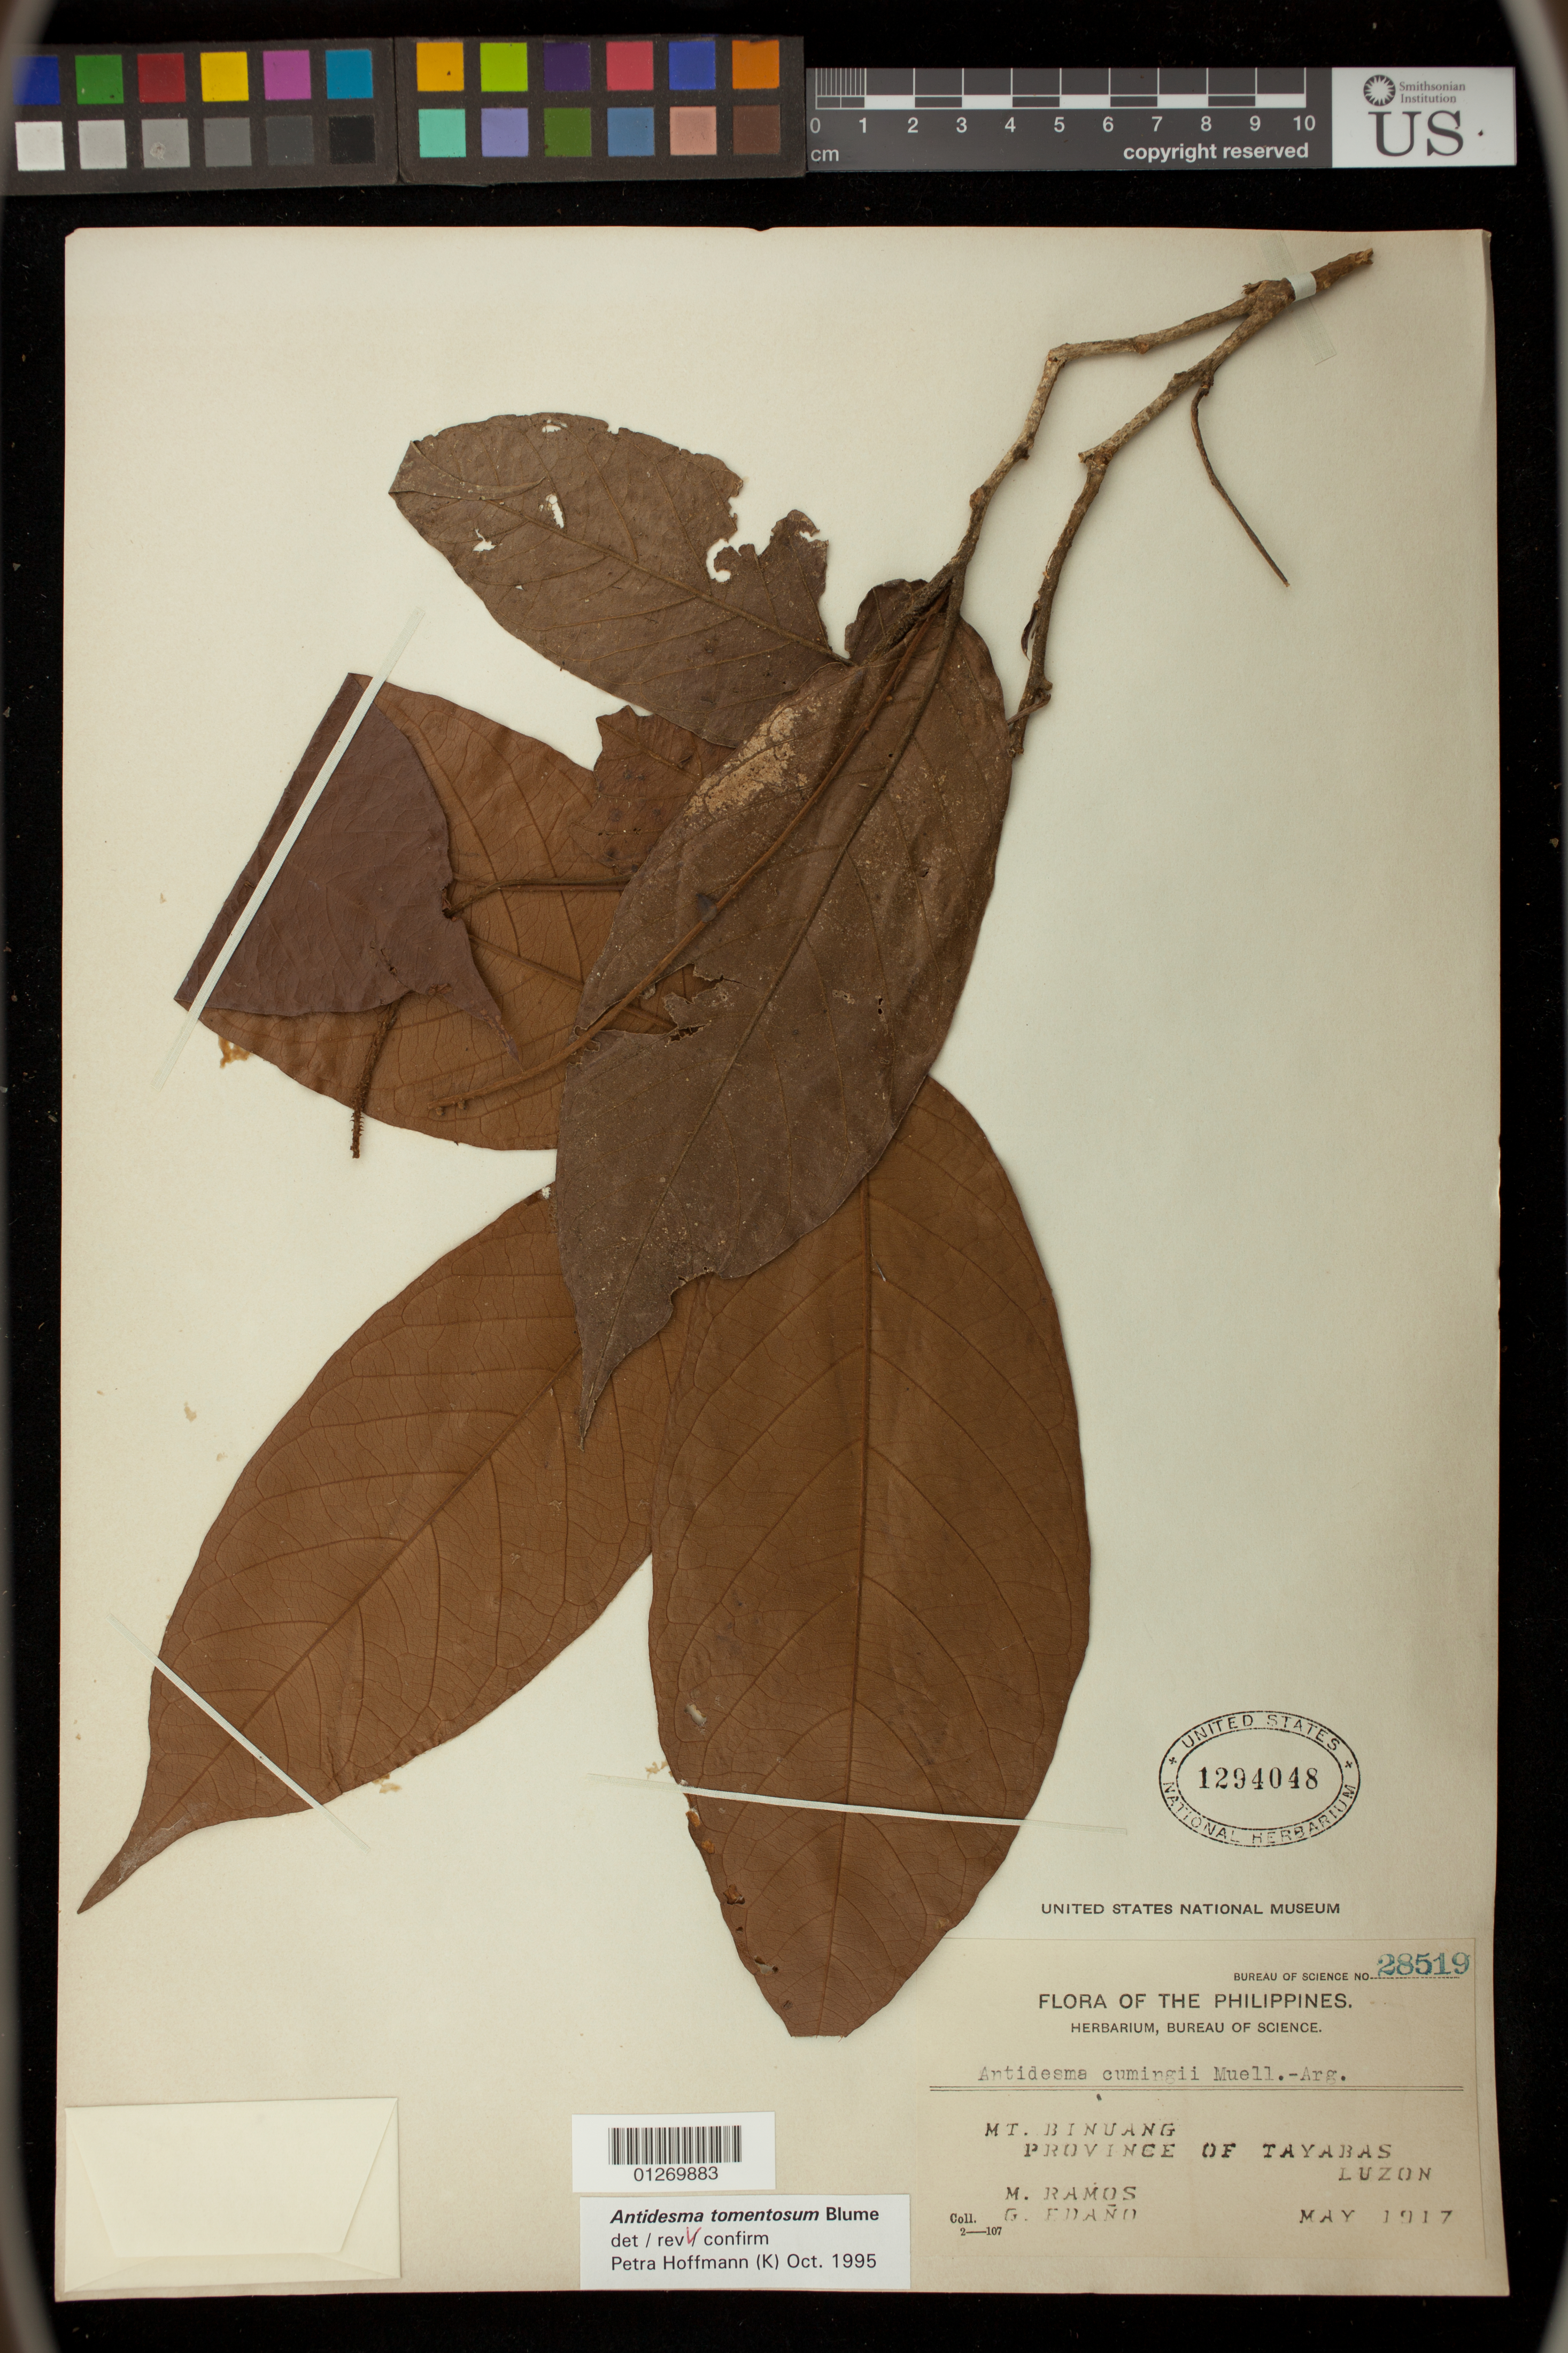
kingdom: Plantae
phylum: Tracheophyta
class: Magnoliopsida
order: Malpighiales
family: Phyllanthaceae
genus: Antidesma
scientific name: Antidesma tomentosum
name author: Blume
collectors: M. Ramos & G. Edaño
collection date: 1917-05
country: Philippines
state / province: Calabarzon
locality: Mt. Binuang, Province of Tayabas, Luzon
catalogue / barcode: US 1294048